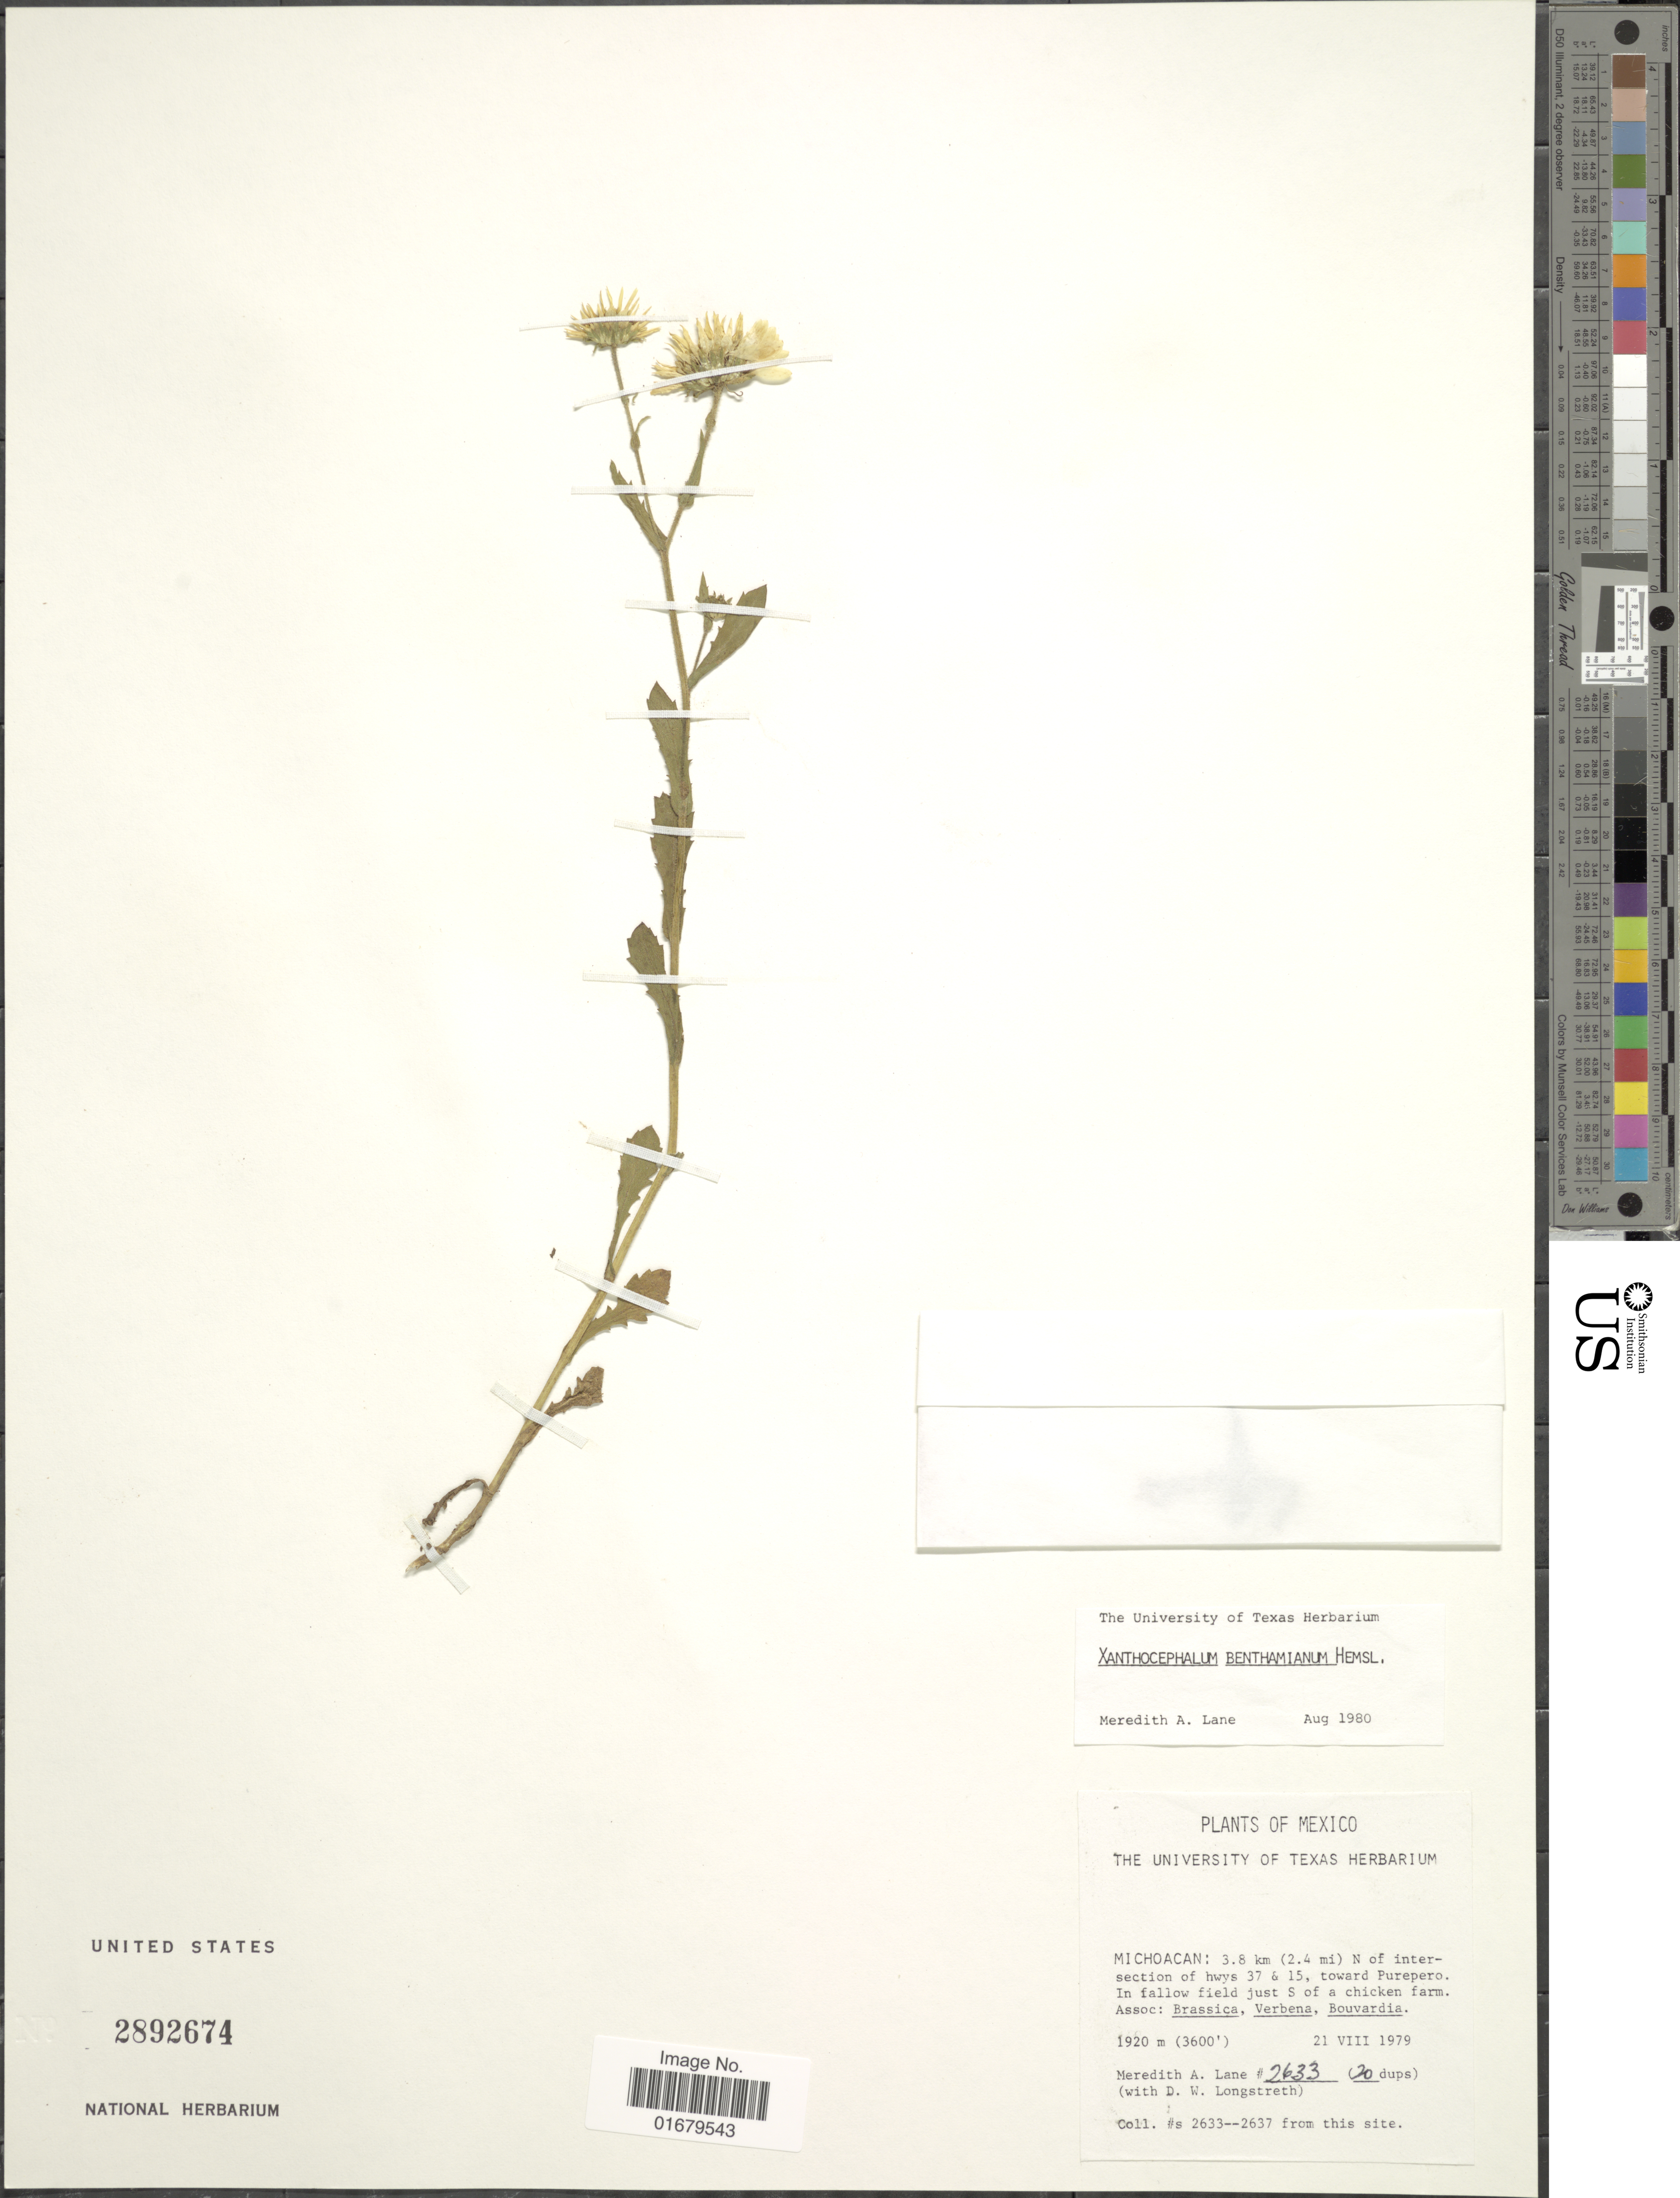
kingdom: Plantae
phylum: Tracheophyta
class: Magnoliopsida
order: Asterales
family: Asteraceae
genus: Xanthocephalum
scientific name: Xanthocephalum benthamianum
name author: Hemsl.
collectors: M. A. Lane & Longstreth, D. W.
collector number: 2633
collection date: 1979-08-21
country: Mexico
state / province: Michoacán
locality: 3.8 km (2.4 mi) N of intersection of hwys 37 & 15, toward Purepero. In fallow field just S of a chicken farm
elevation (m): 1920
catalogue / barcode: US 2892674